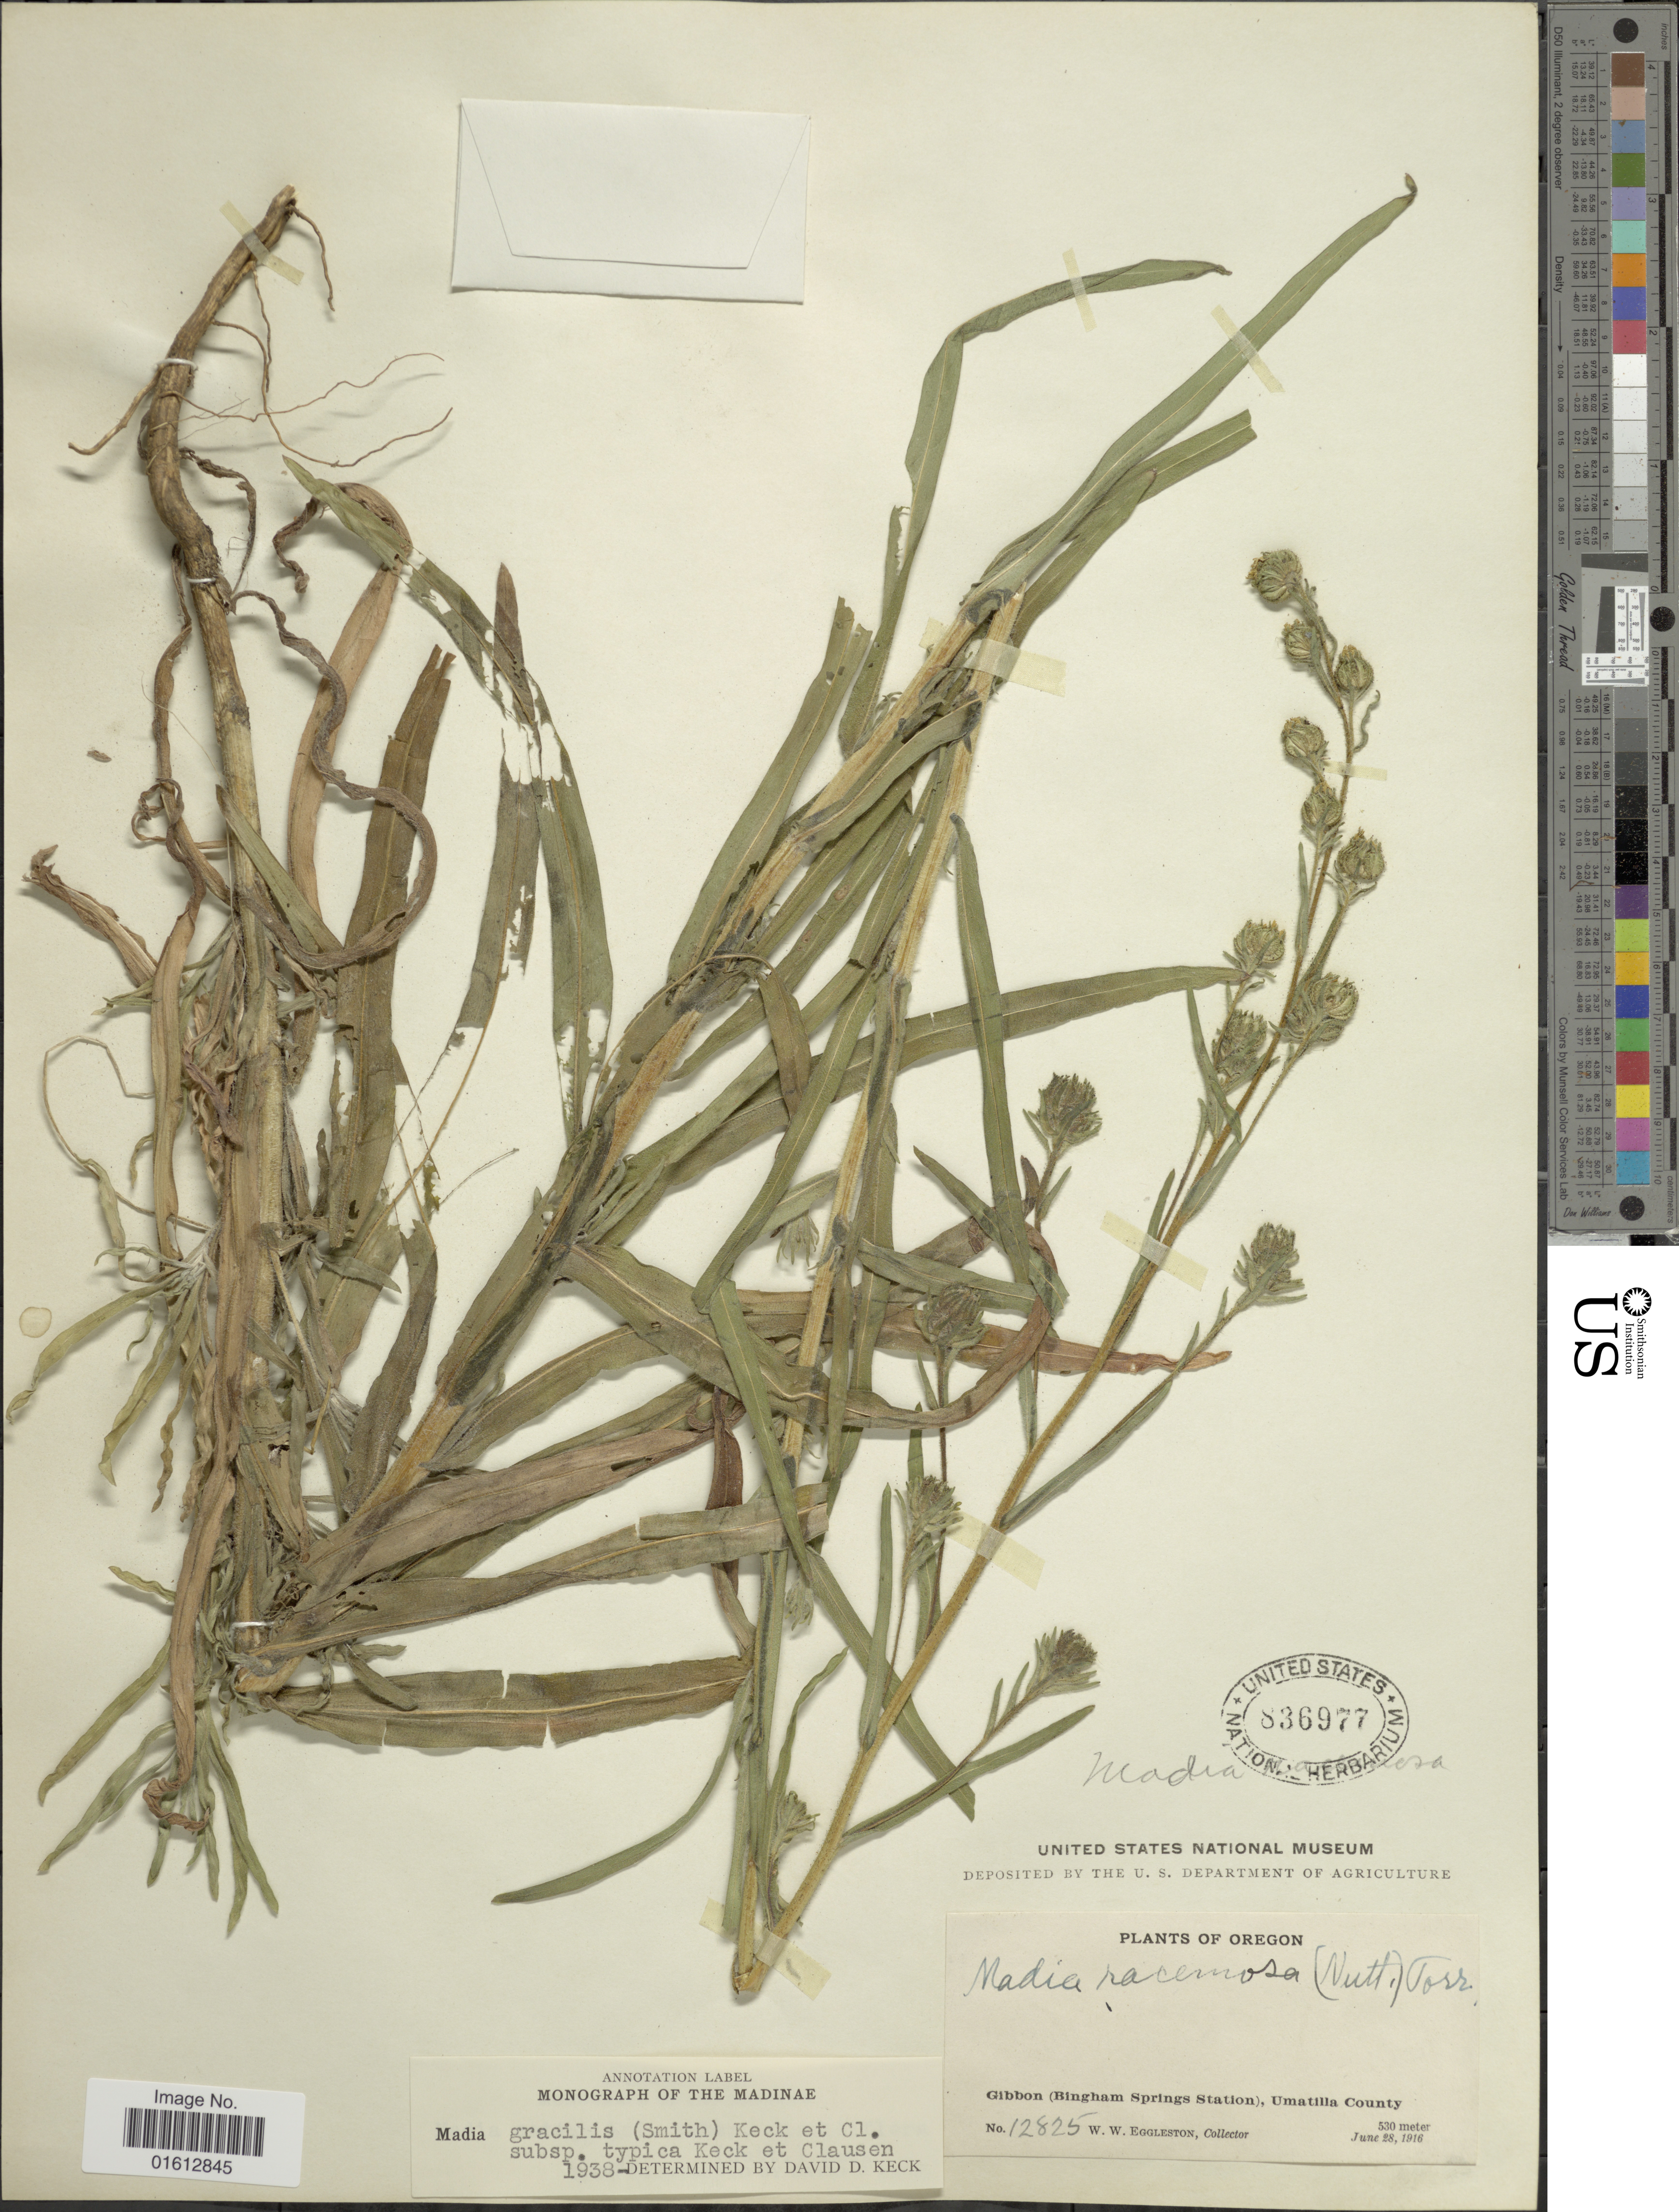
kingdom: Plantae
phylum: Tracheophyta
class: Magnoliopsida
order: Asterales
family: Asteraceae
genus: Madia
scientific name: Madia gracilis subsp. gracilis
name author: (Sm.) D.D. Keck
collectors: W. W. Eggleston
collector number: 12825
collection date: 1916-06-28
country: United States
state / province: Oregon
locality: Oregon, Gibbon (Bingham Springs Station), Umatilla County.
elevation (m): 530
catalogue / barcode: US 836977